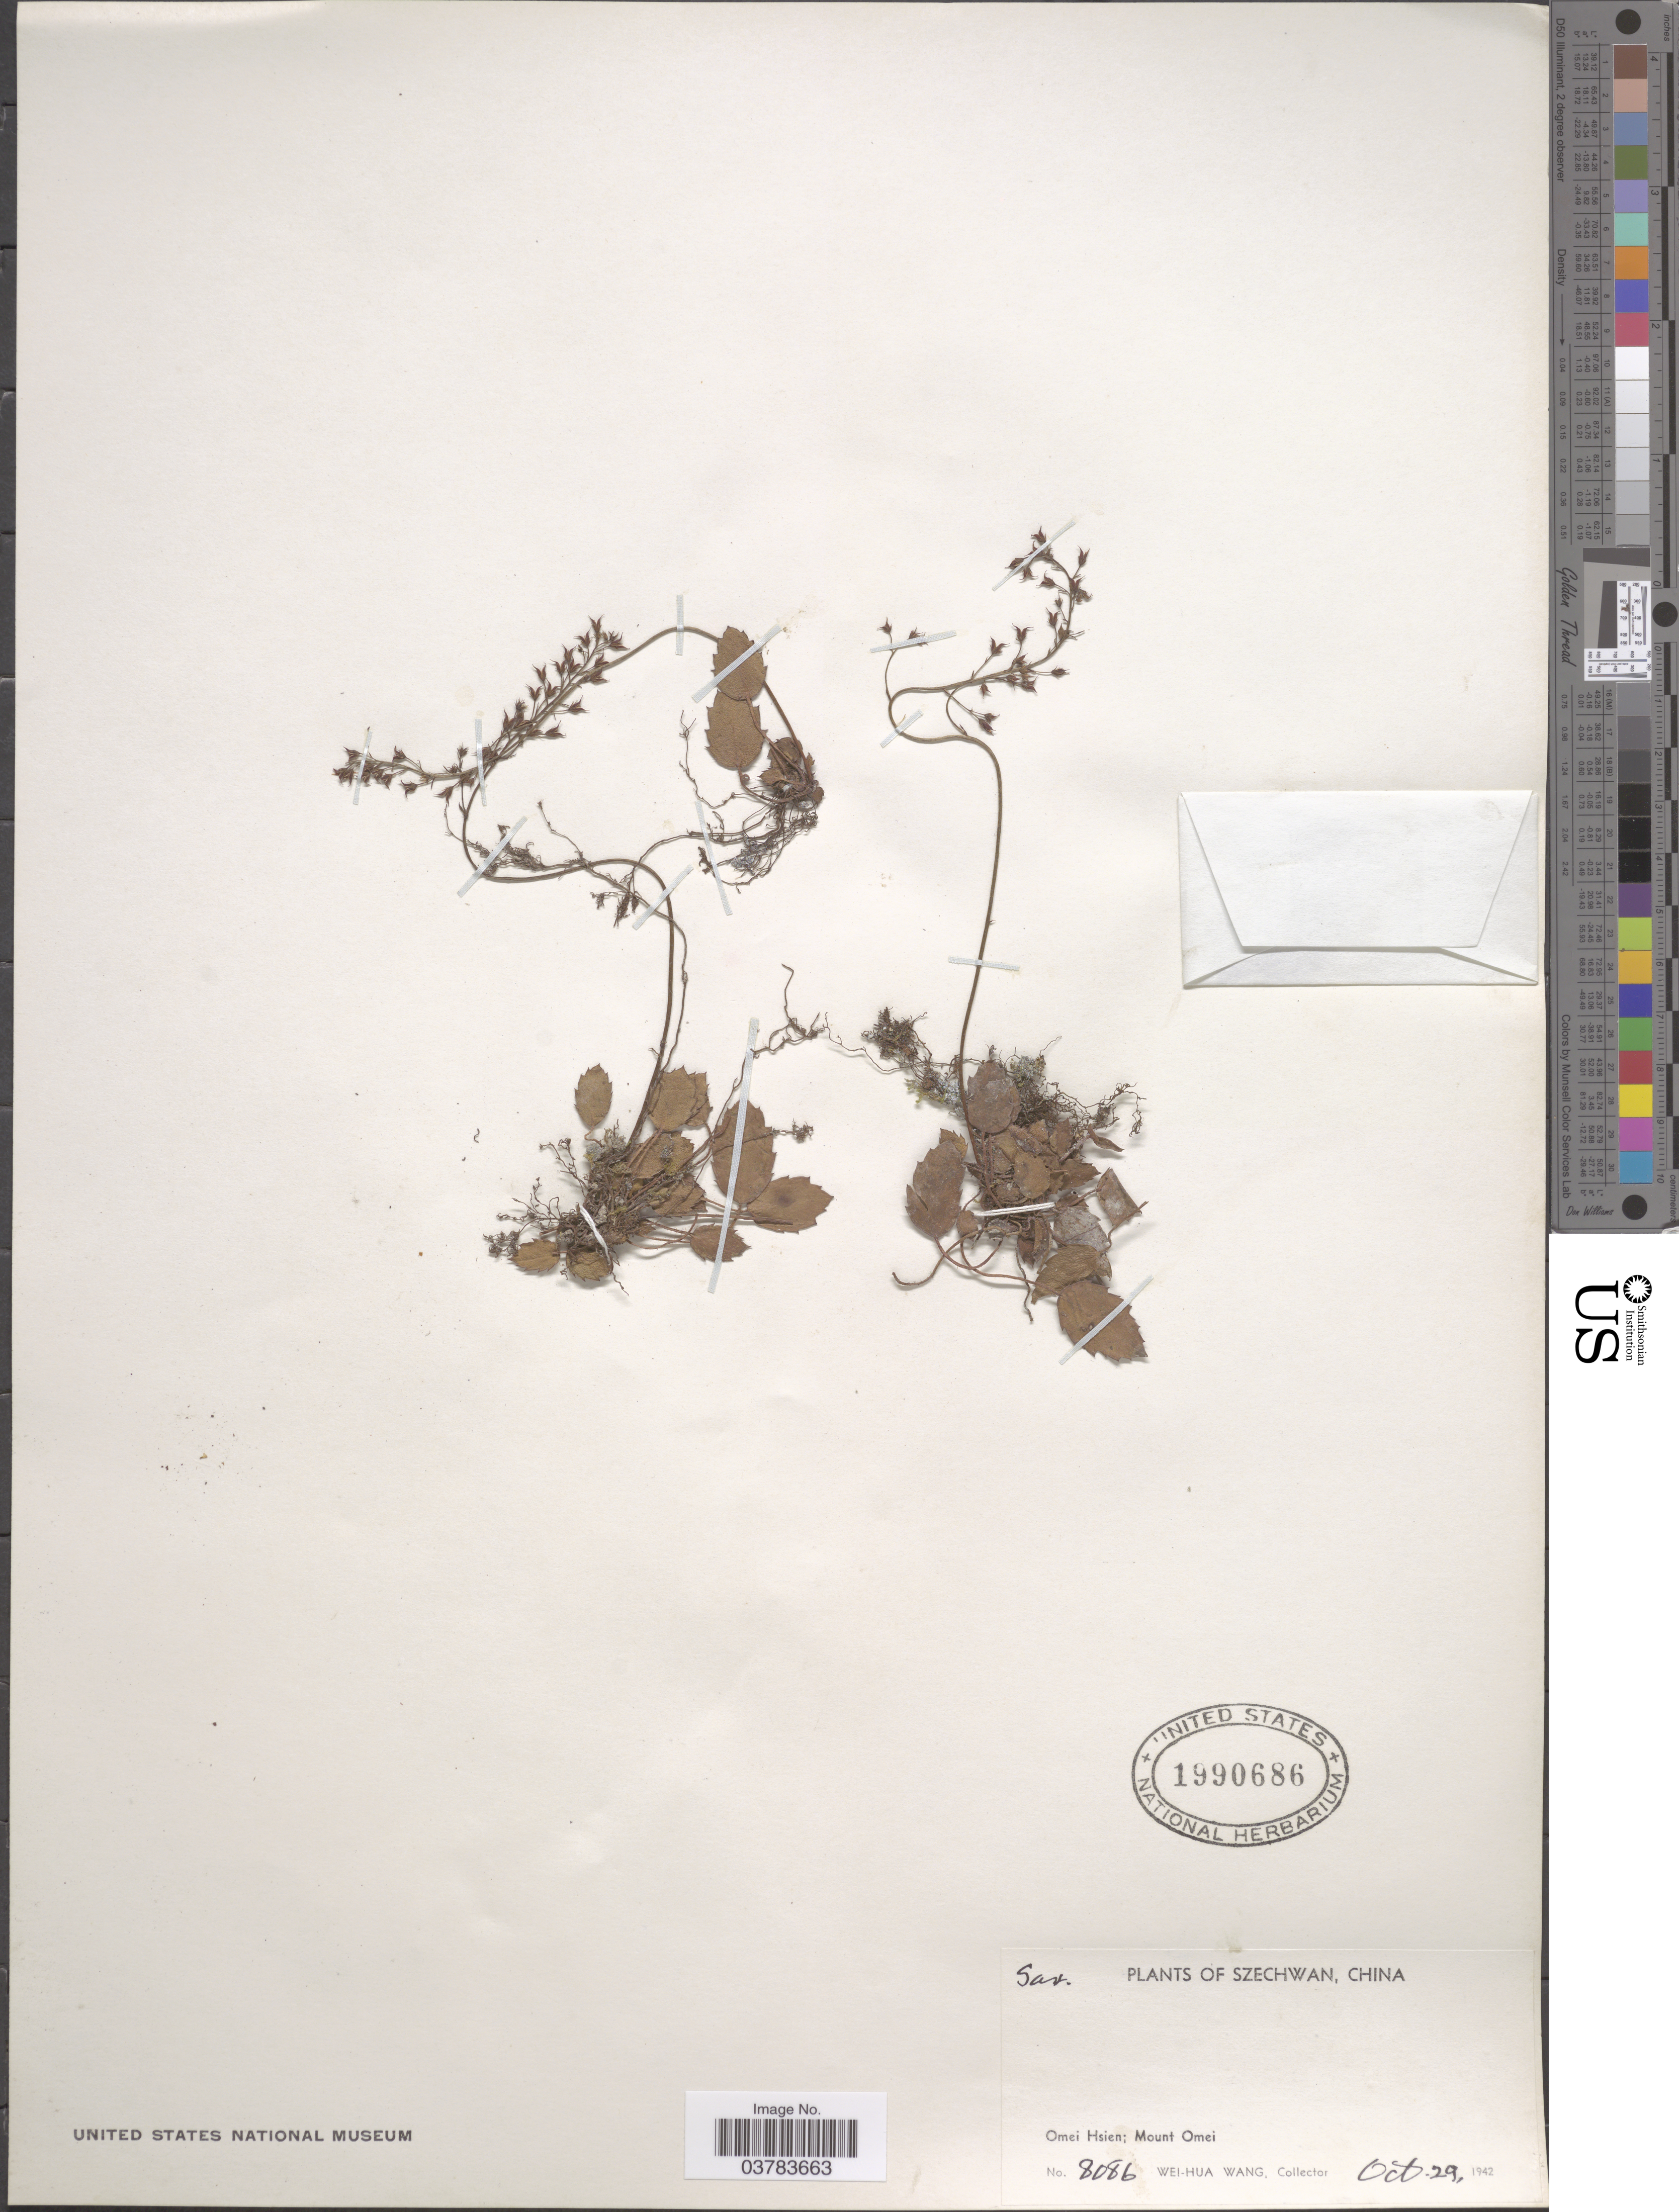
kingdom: Plantae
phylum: Tracheophyta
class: Magnoliopsida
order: Saxifragales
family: Saxifragaceae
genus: Saxifraga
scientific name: Saxifraga sp.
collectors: W. Wang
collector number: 8086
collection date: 1942-10-29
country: China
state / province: Sichuan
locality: Szechwan. Omei Hsien; Mount Omei.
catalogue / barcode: US 1990686